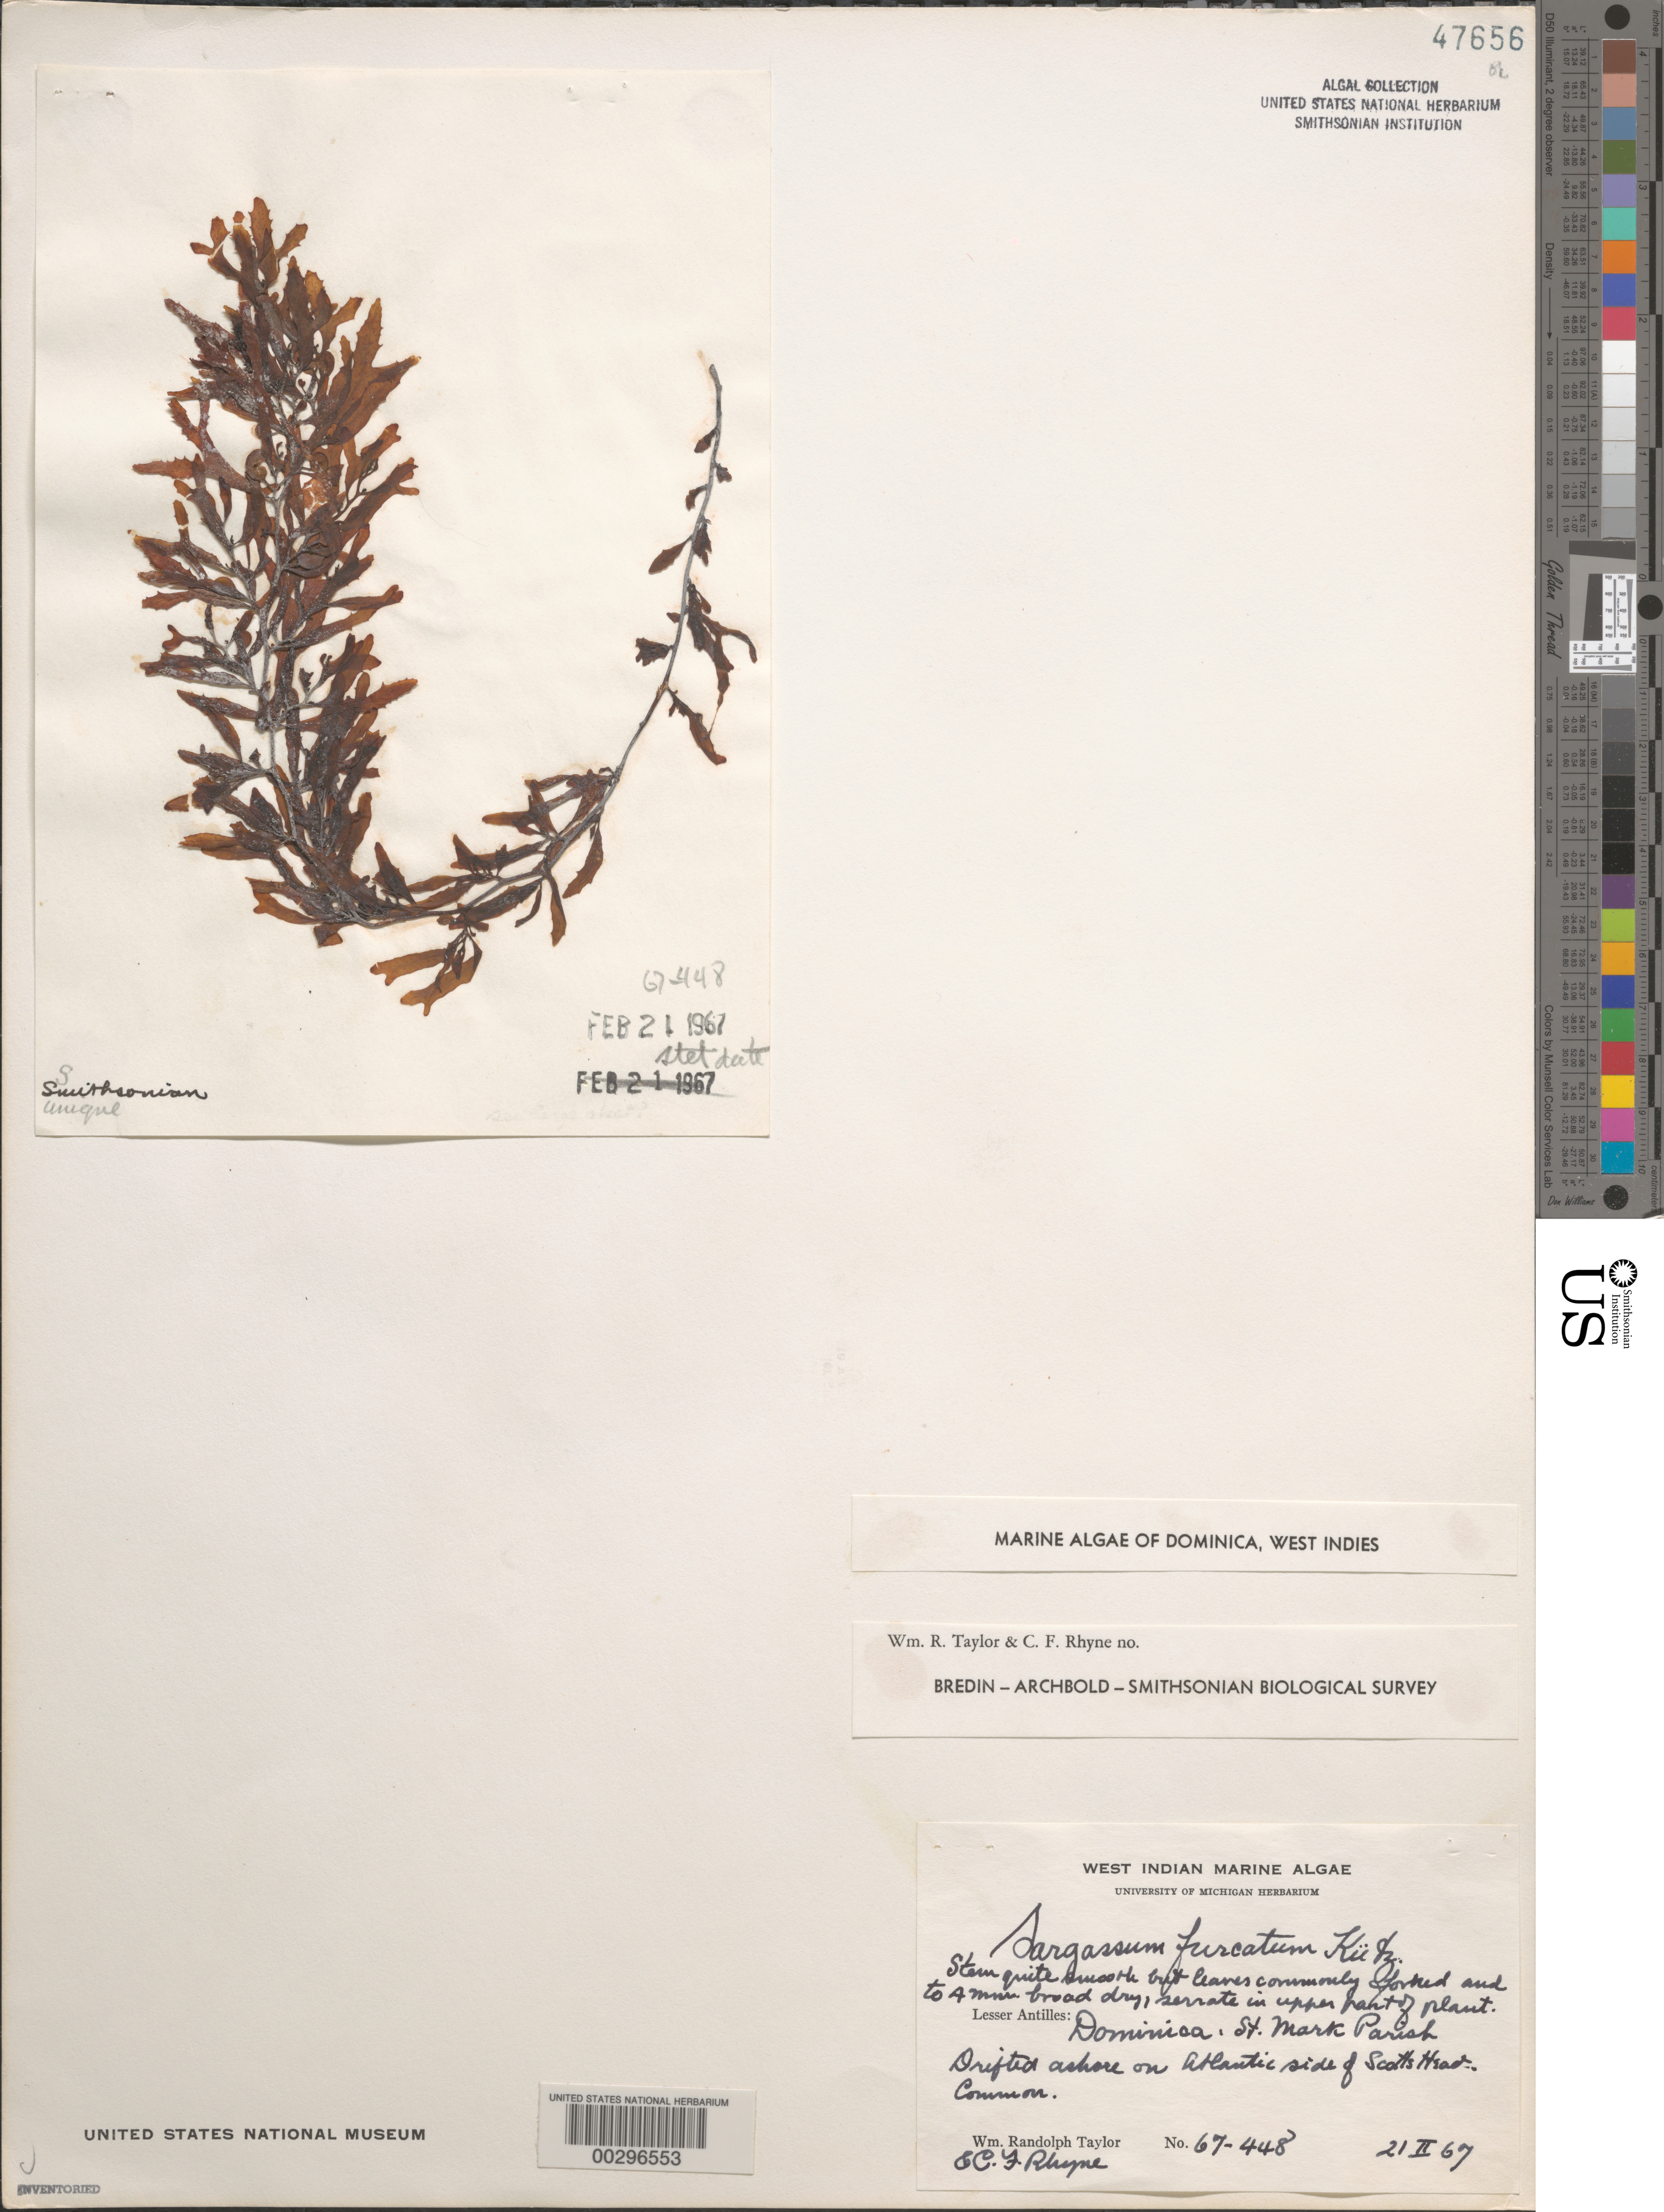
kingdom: Chromista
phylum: Ochrophyta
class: Phaeophyceae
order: Fucales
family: Sargassaceae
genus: Sargassum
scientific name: Sargassum furcatum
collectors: W. R. Taylor & C. Rhyne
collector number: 67-448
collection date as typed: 21 Feb 1967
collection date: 1967-02-21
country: Dominica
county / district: St. Mark's Parish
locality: Scots Head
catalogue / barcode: US 47656